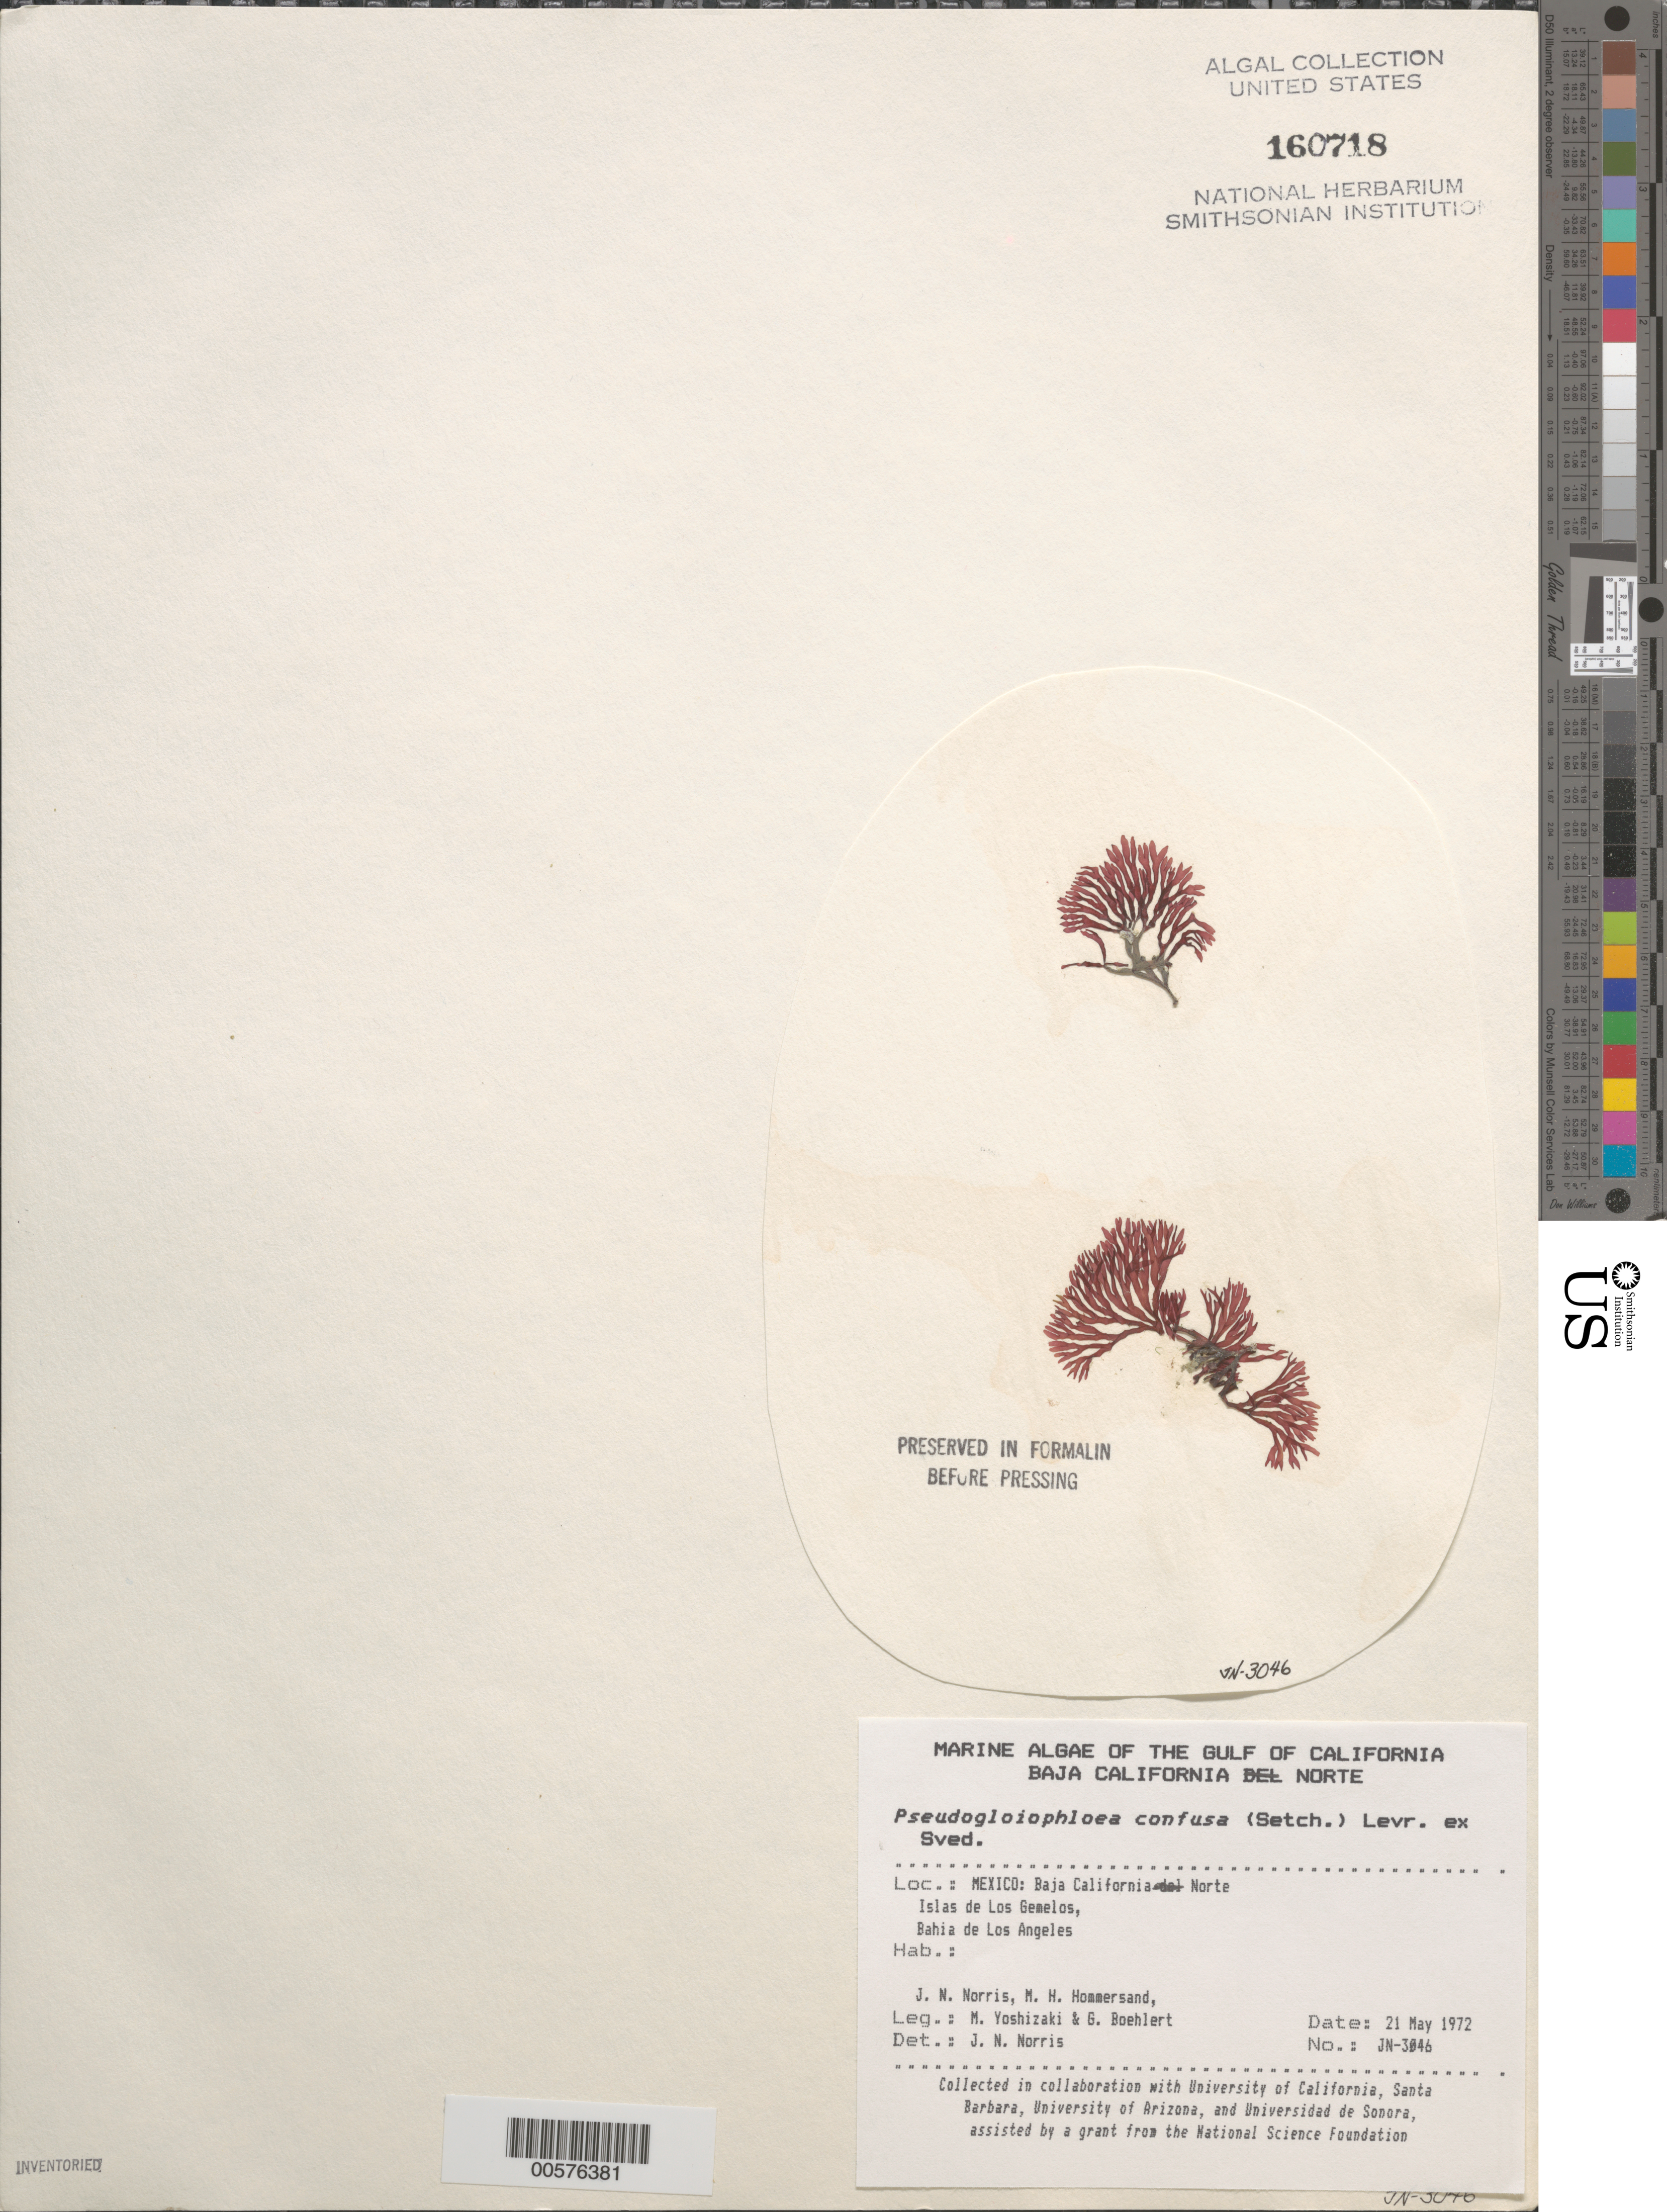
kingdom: Plantae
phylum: Rhodophyta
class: Florideophyceae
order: Nemaliales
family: Scinaiaceae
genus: Scinaia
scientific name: Scinaia confusa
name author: (Setch.) Huisman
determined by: Algae name updating Project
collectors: J. N. Norris, M. H. Hommersand, M. Yoshizaki & G. Boehlert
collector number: JN-3046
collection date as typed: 21 May 1972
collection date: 1972-05-21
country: Mexico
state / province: Baja California Norte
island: Isla de Los Gemelitos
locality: Bahia de los Angeles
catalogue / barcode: US 160718